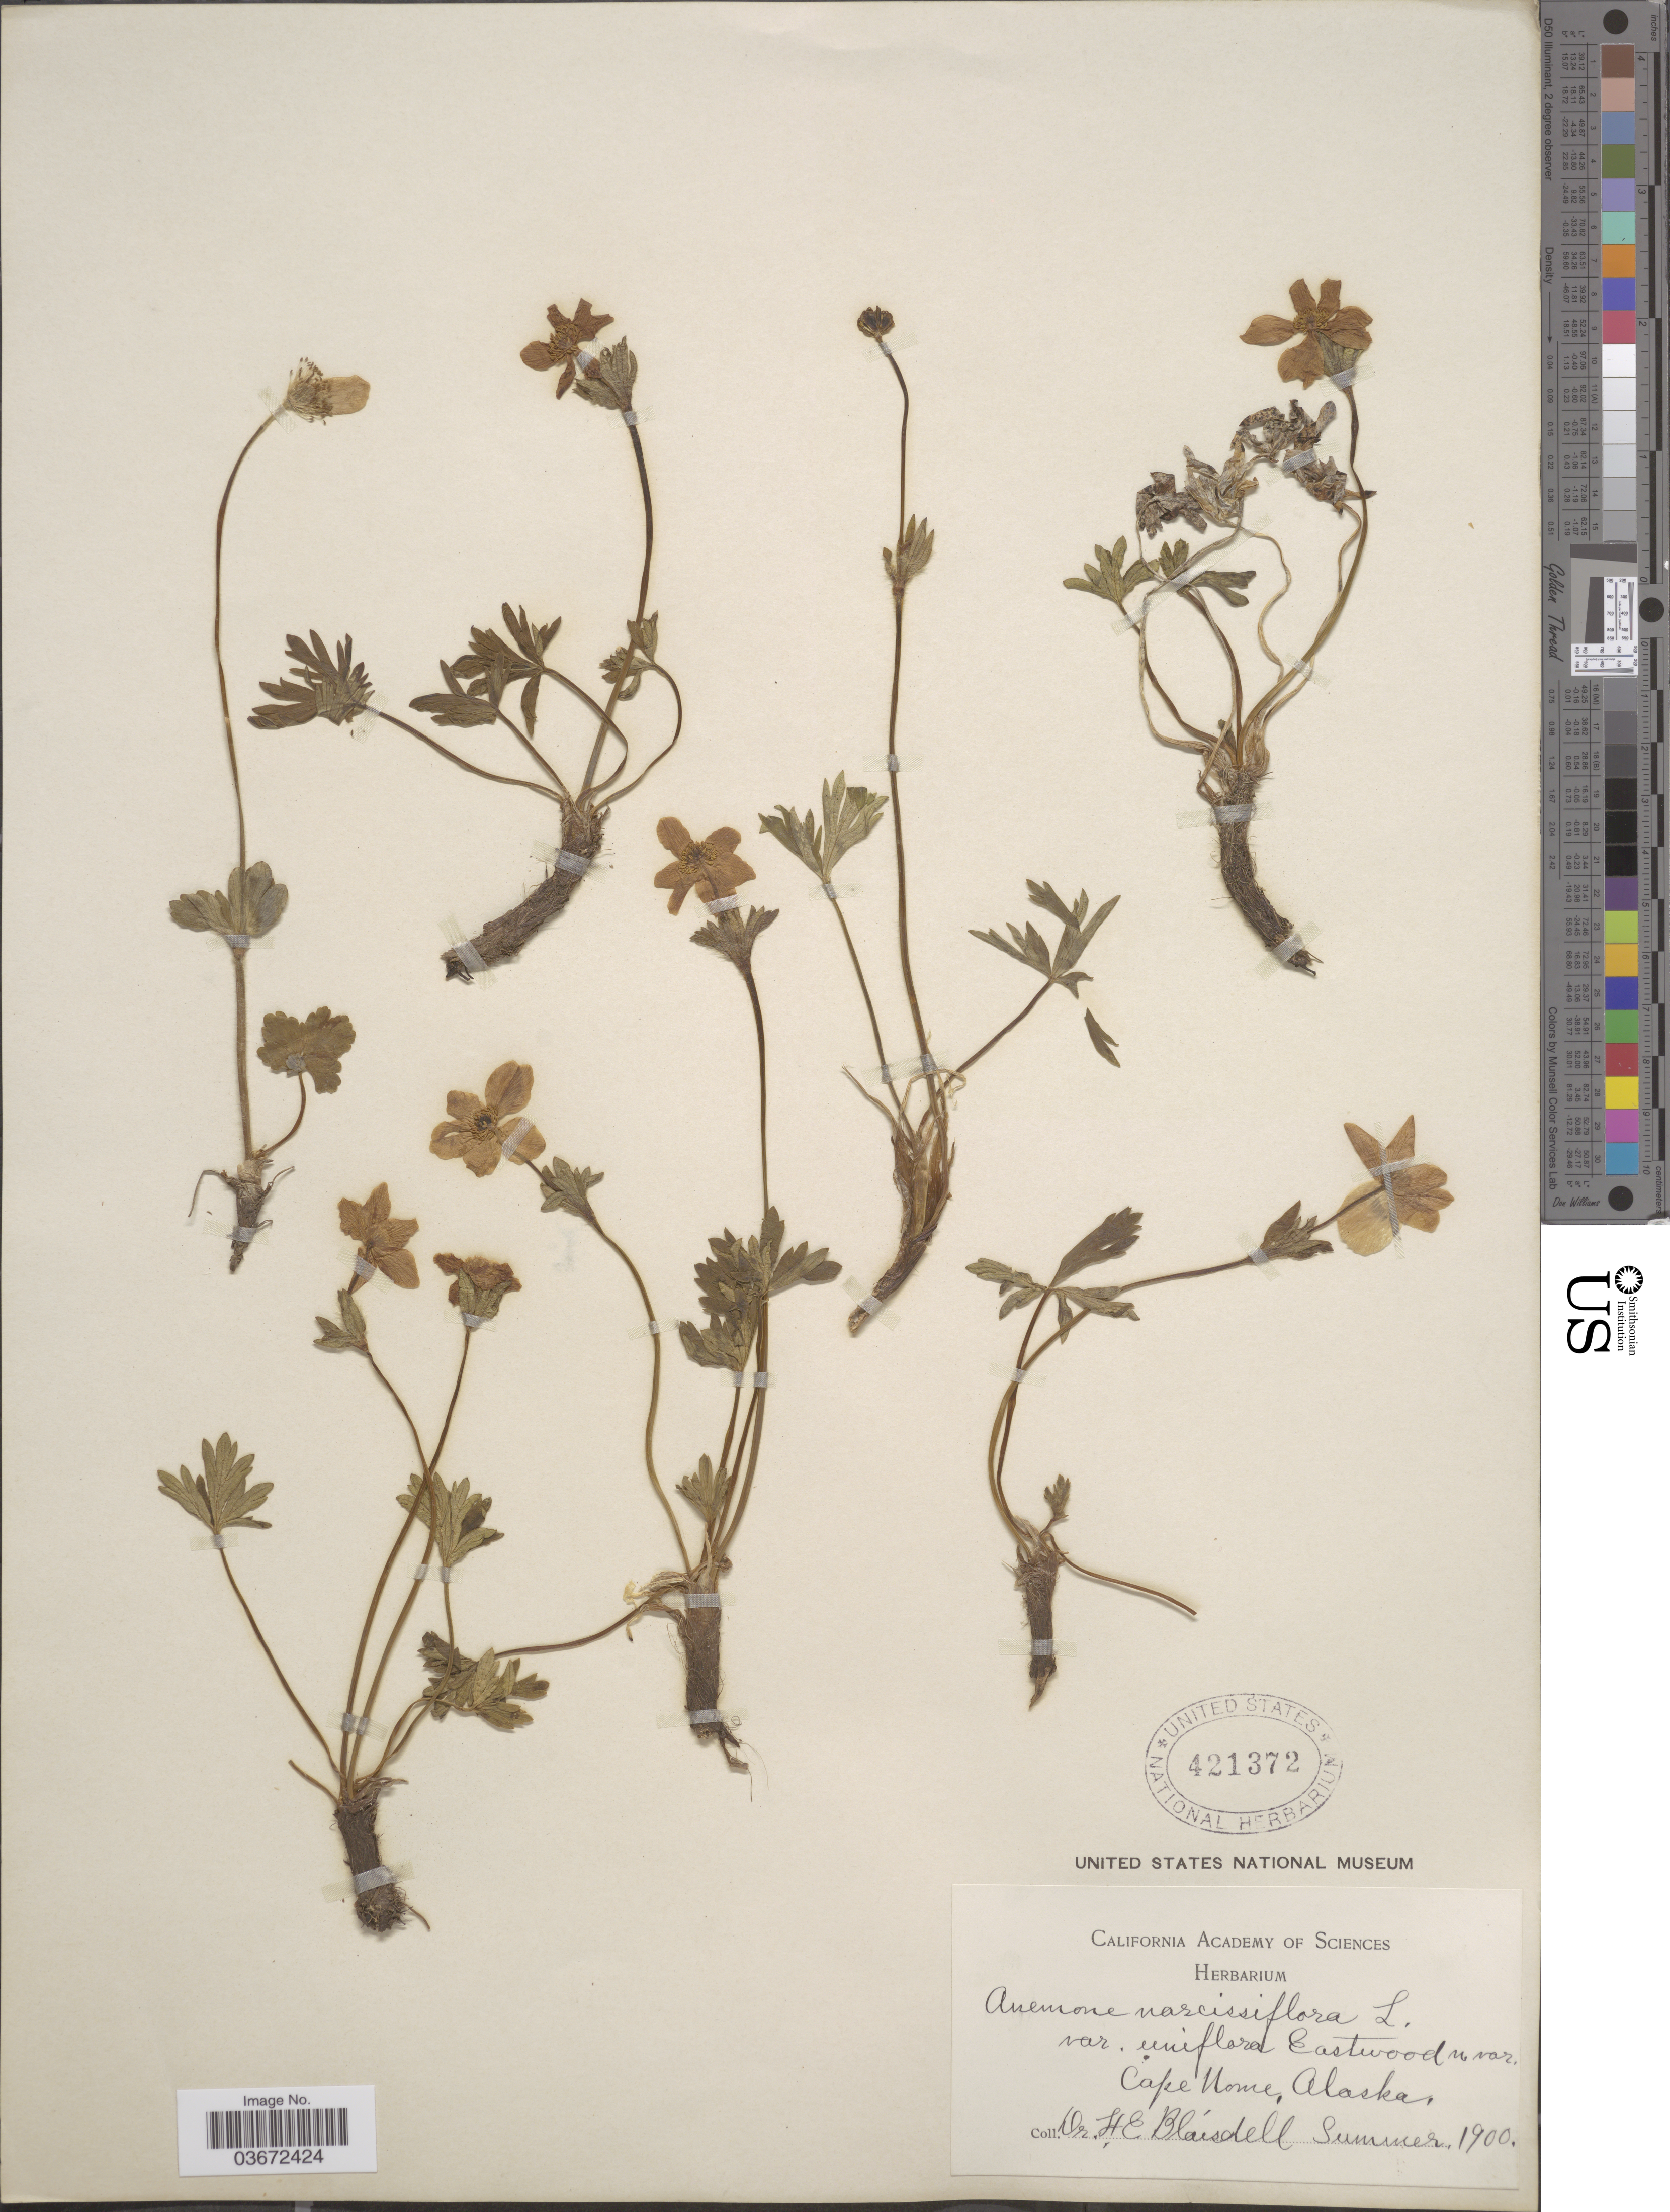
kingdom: Plantae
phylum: Tracheophyta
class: Magnoliopsida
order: Ranunculales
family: Ranunculaceae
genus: Anemone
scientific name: Anemone narcissiflora var. uniflora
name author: Eastw.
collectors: H. Blaisdell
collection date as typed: Summer, 1900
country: United States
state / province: Alaska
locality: Cape Nome.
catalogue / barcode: US 421372